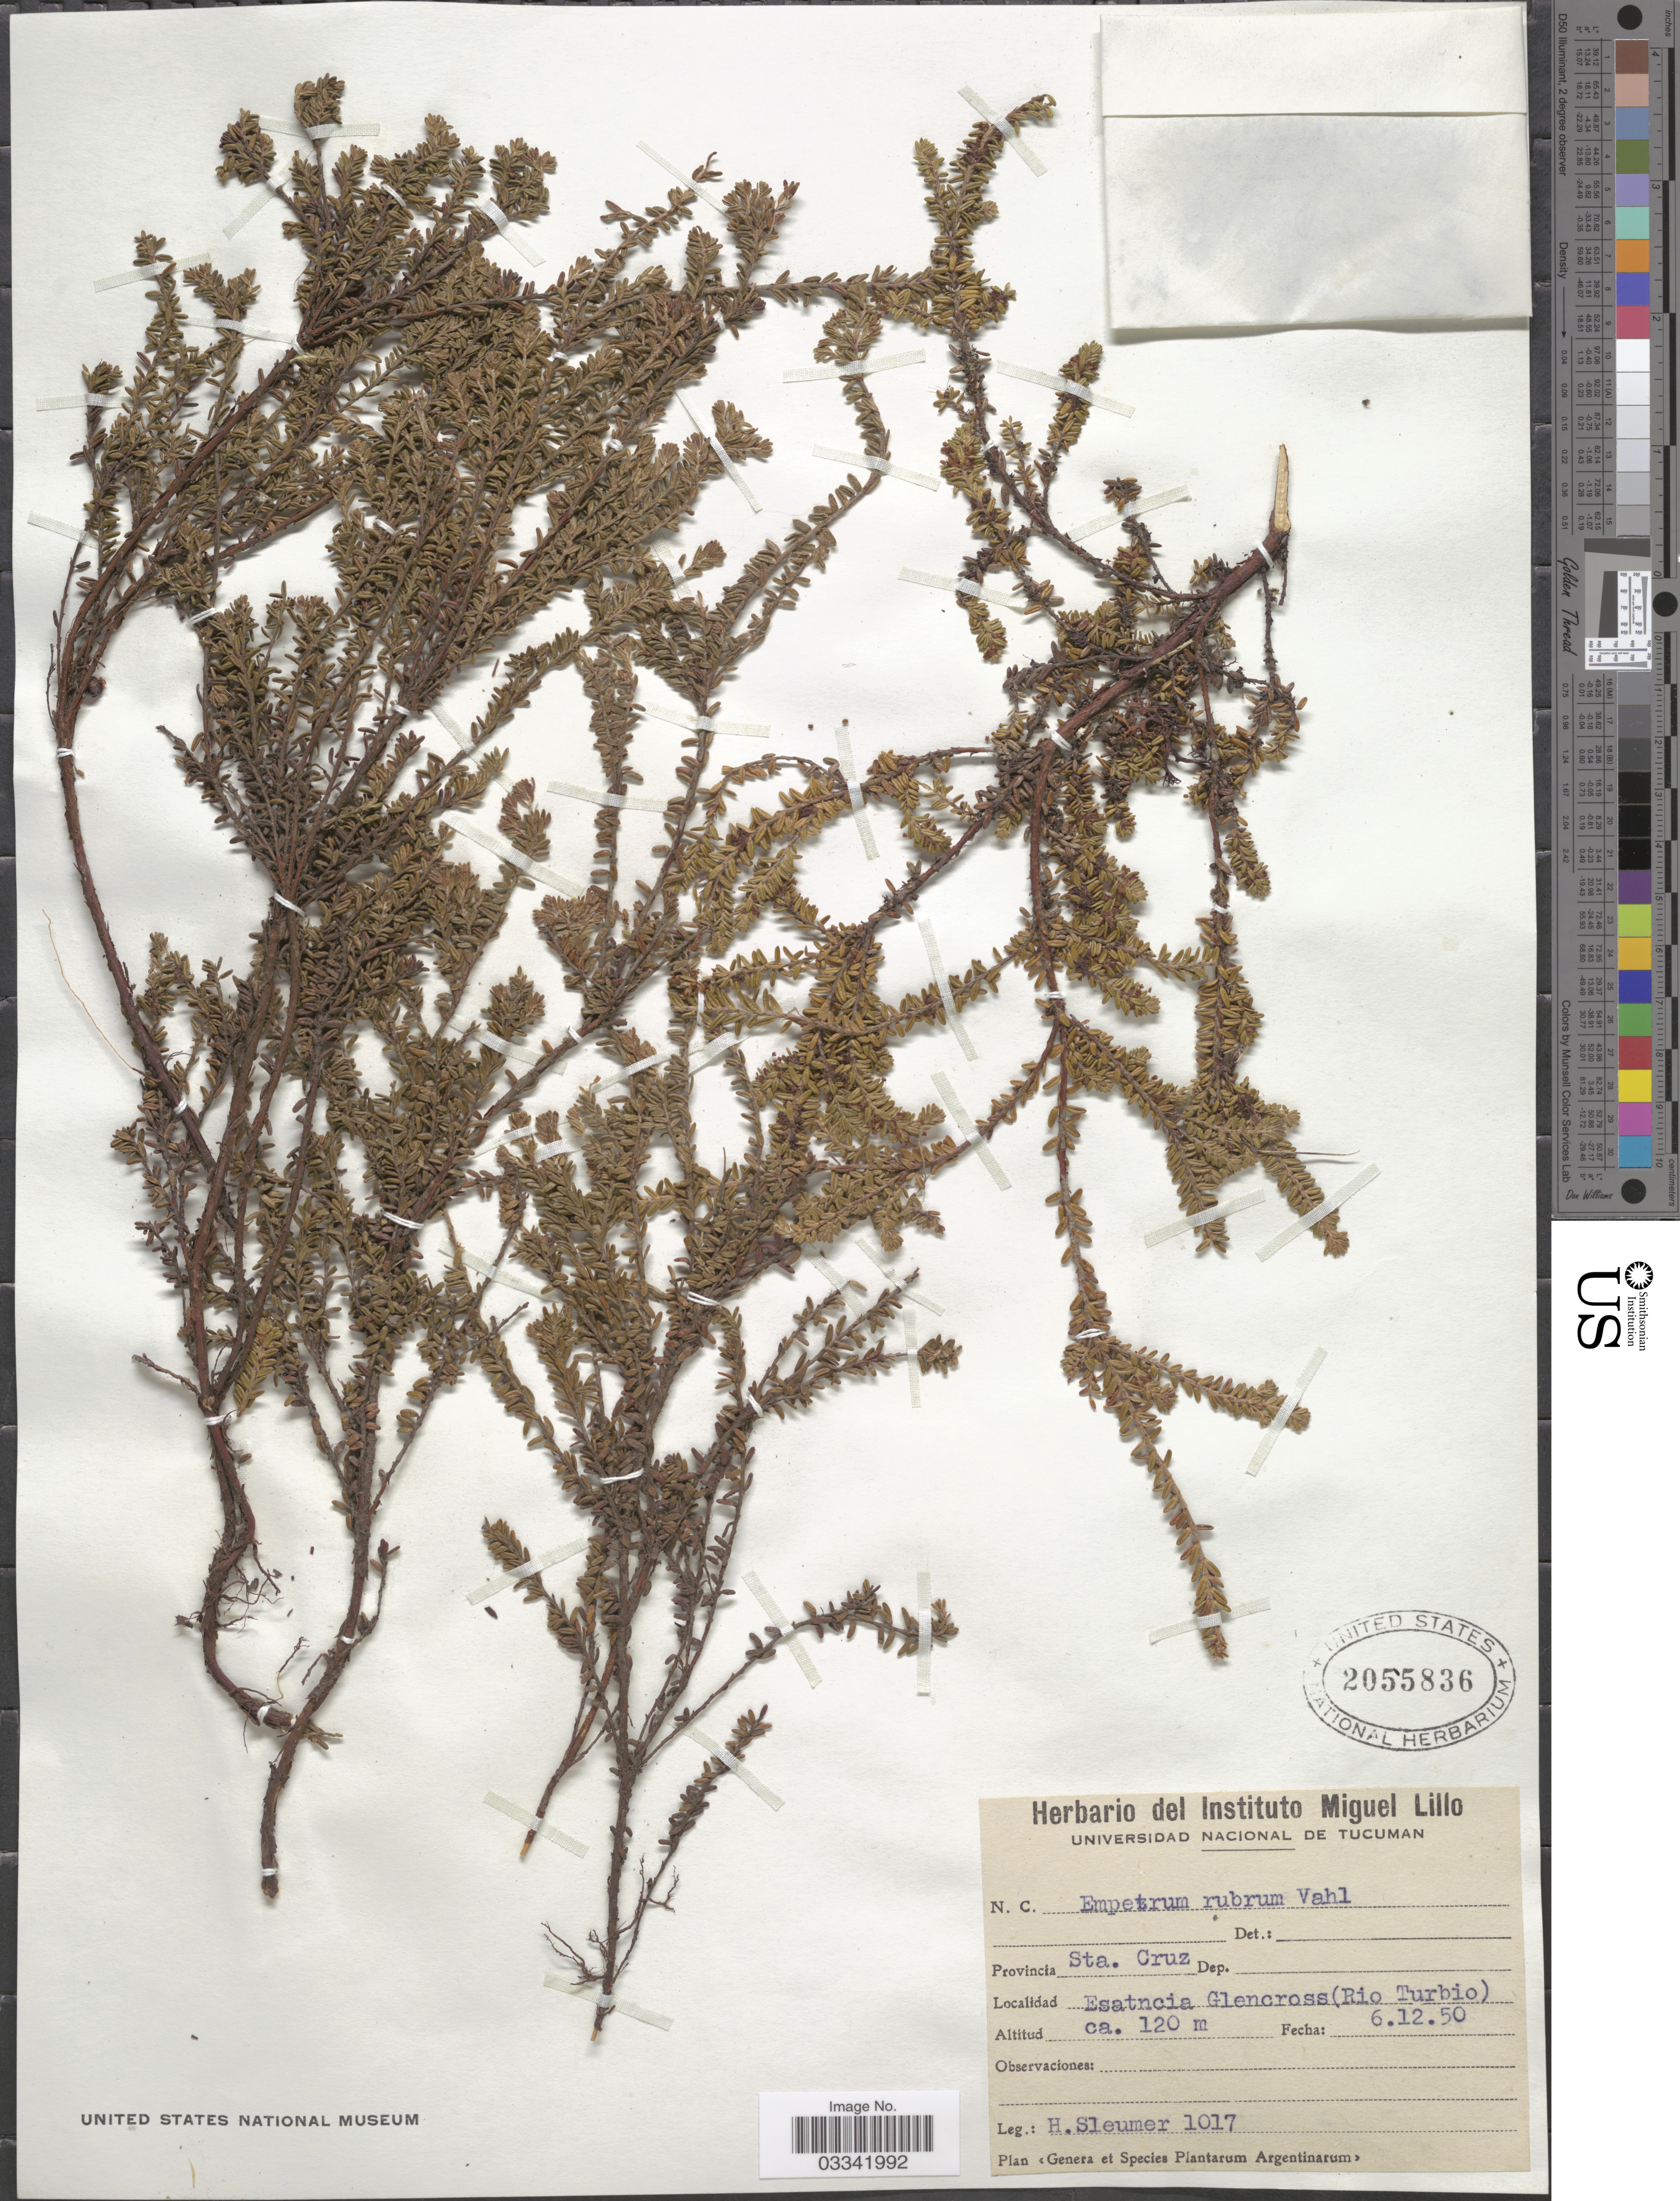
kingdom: Plantae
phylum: Tracheophyta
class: Magnoliopsida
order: Ericales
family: Ericaceae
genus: Empetrum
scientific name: Empetrum rubrum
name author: Vahl ex Willd.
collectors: H. O. Sleumer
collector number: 1017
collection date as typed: Transcribed d/m/y: 6/12/50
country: Argentina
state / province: Santa Cruz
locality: Provincia Sta. Cruz, Esatncia Glencross (Rio Turbio).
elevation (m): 120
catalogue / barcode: US 2055836